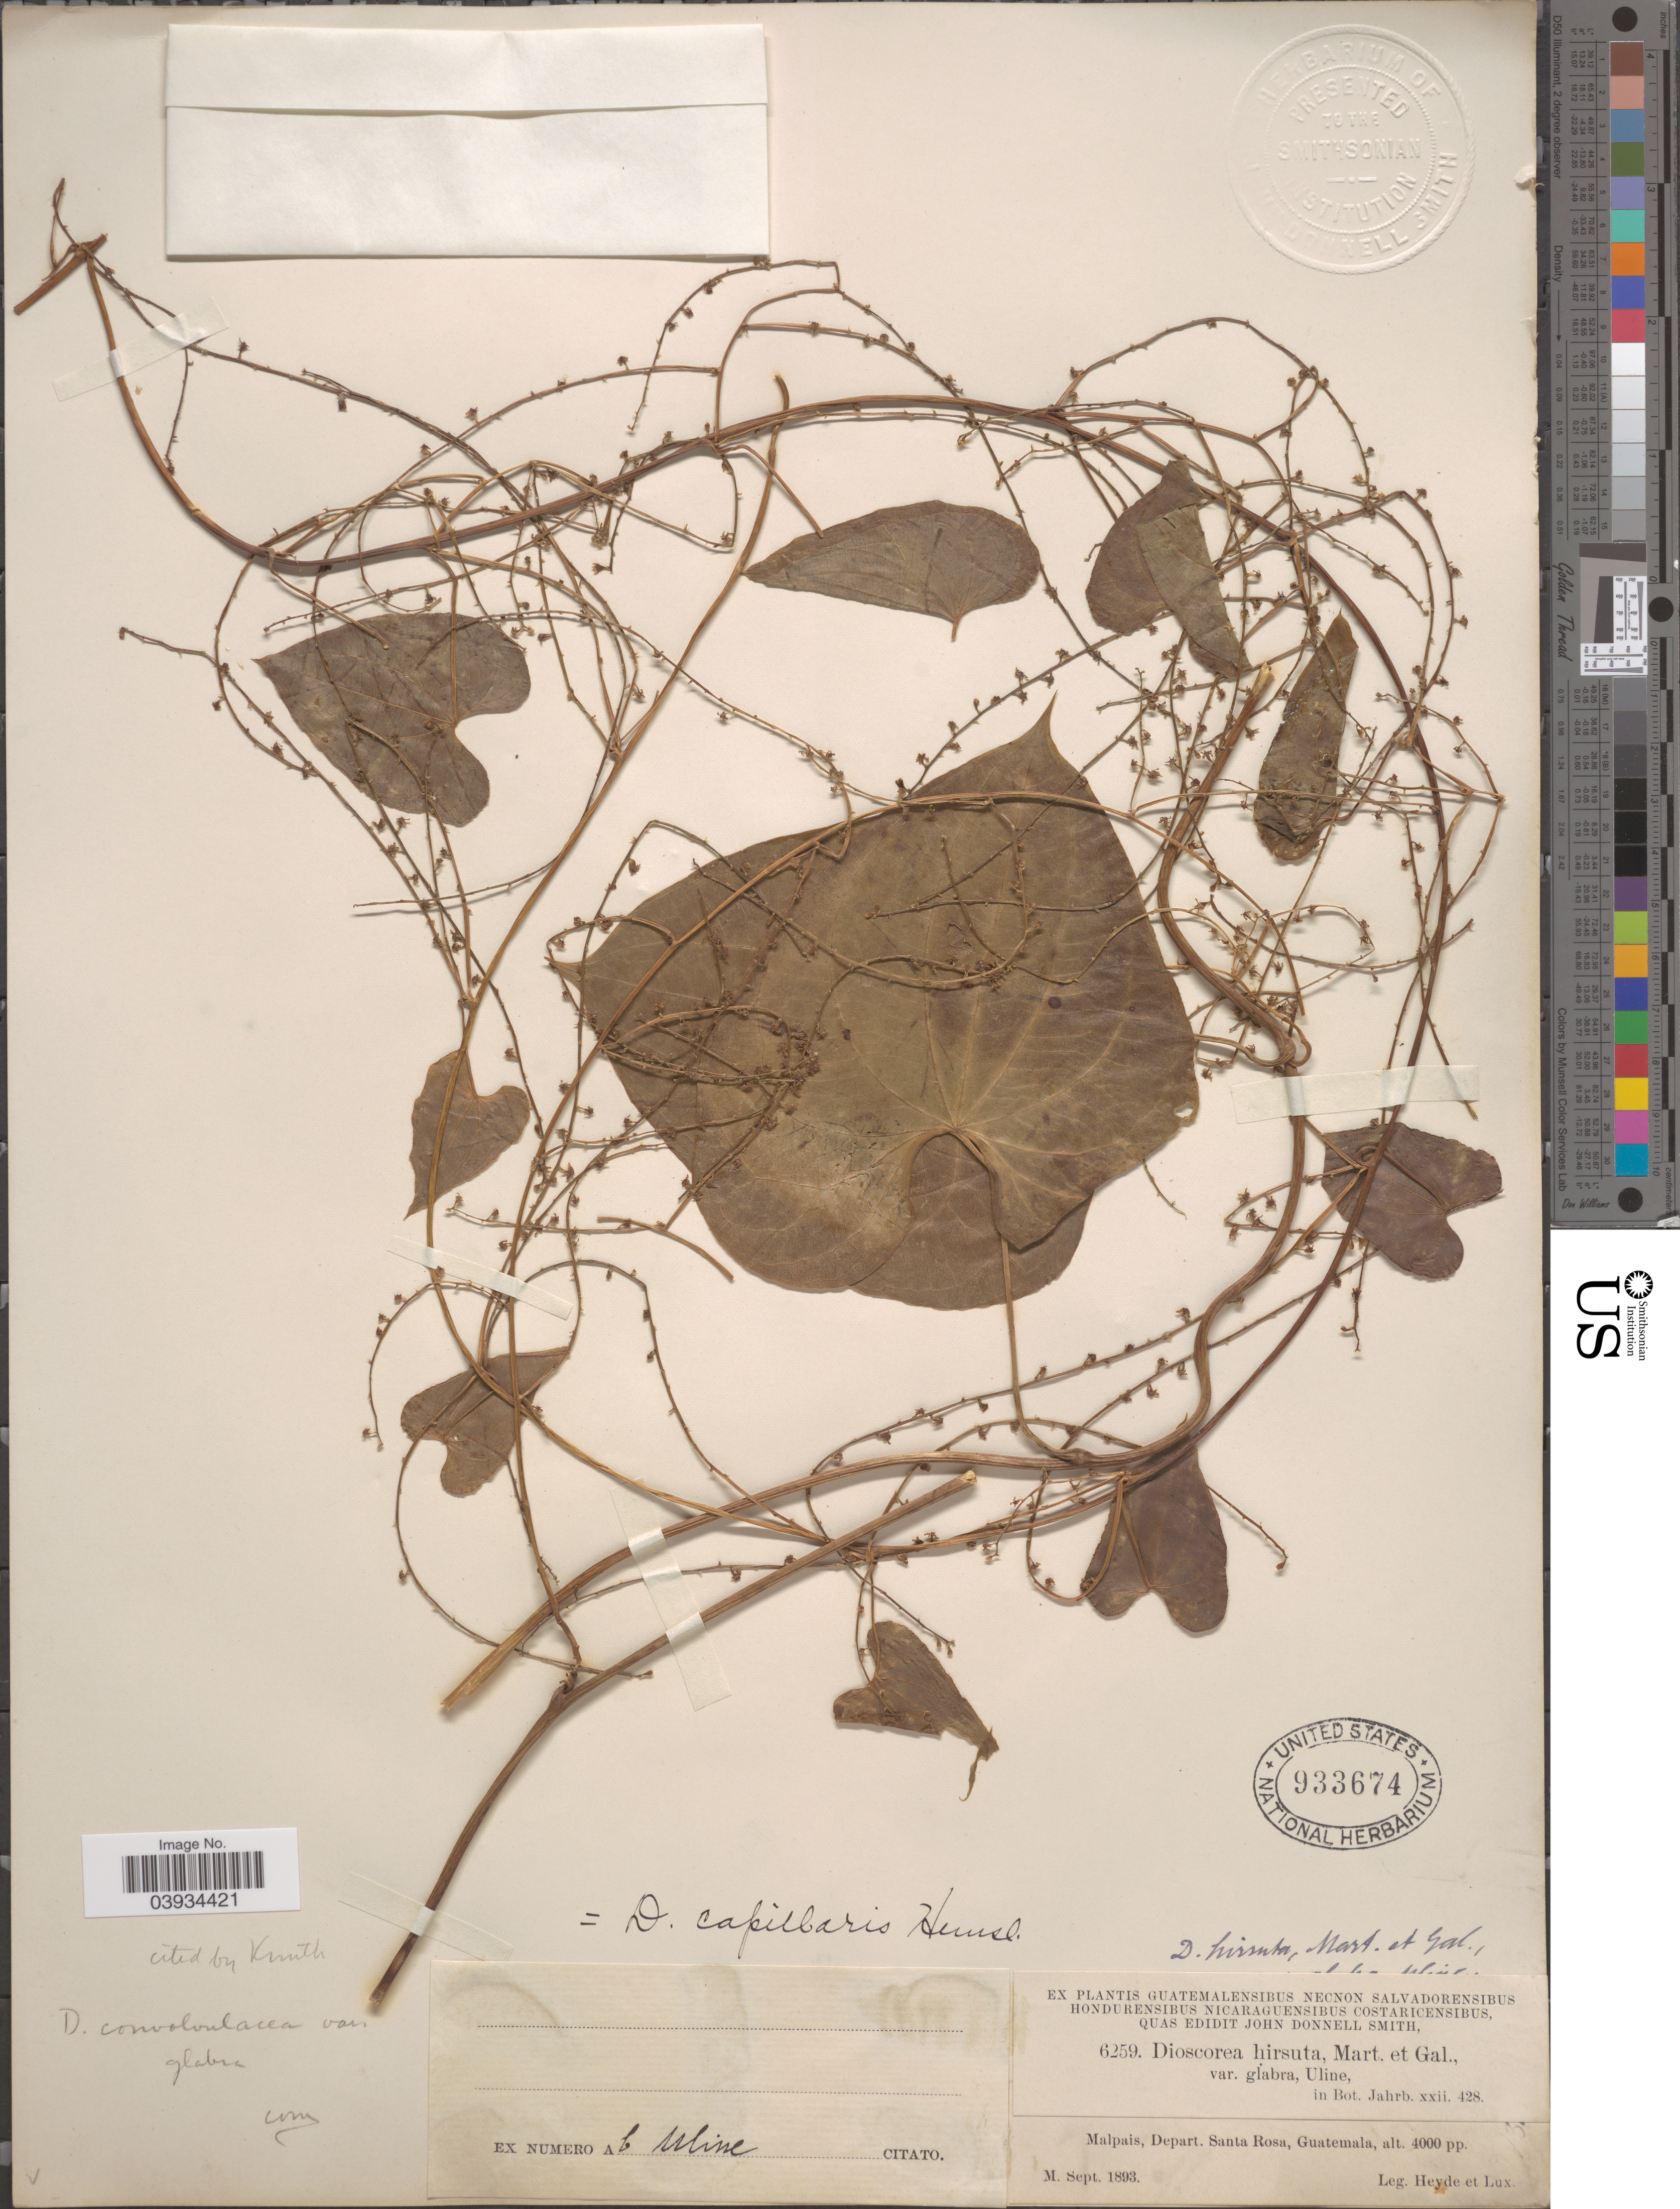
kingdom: Plantae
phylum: Tracheophyta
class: Liliopsida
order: Dioscoreales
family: Dioscoreaceae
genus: Dioscorea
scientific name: Dioscorea convolvulacea var. glabra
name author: (Hemsl.) Uline ex R. Knuth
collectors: Heyde & Lux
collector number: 6259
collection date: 1893-09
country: Guatemala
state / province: Santa Rosa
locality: Malpais, Depart. Santa Rosa.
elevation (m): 1219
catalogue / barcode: US 933674